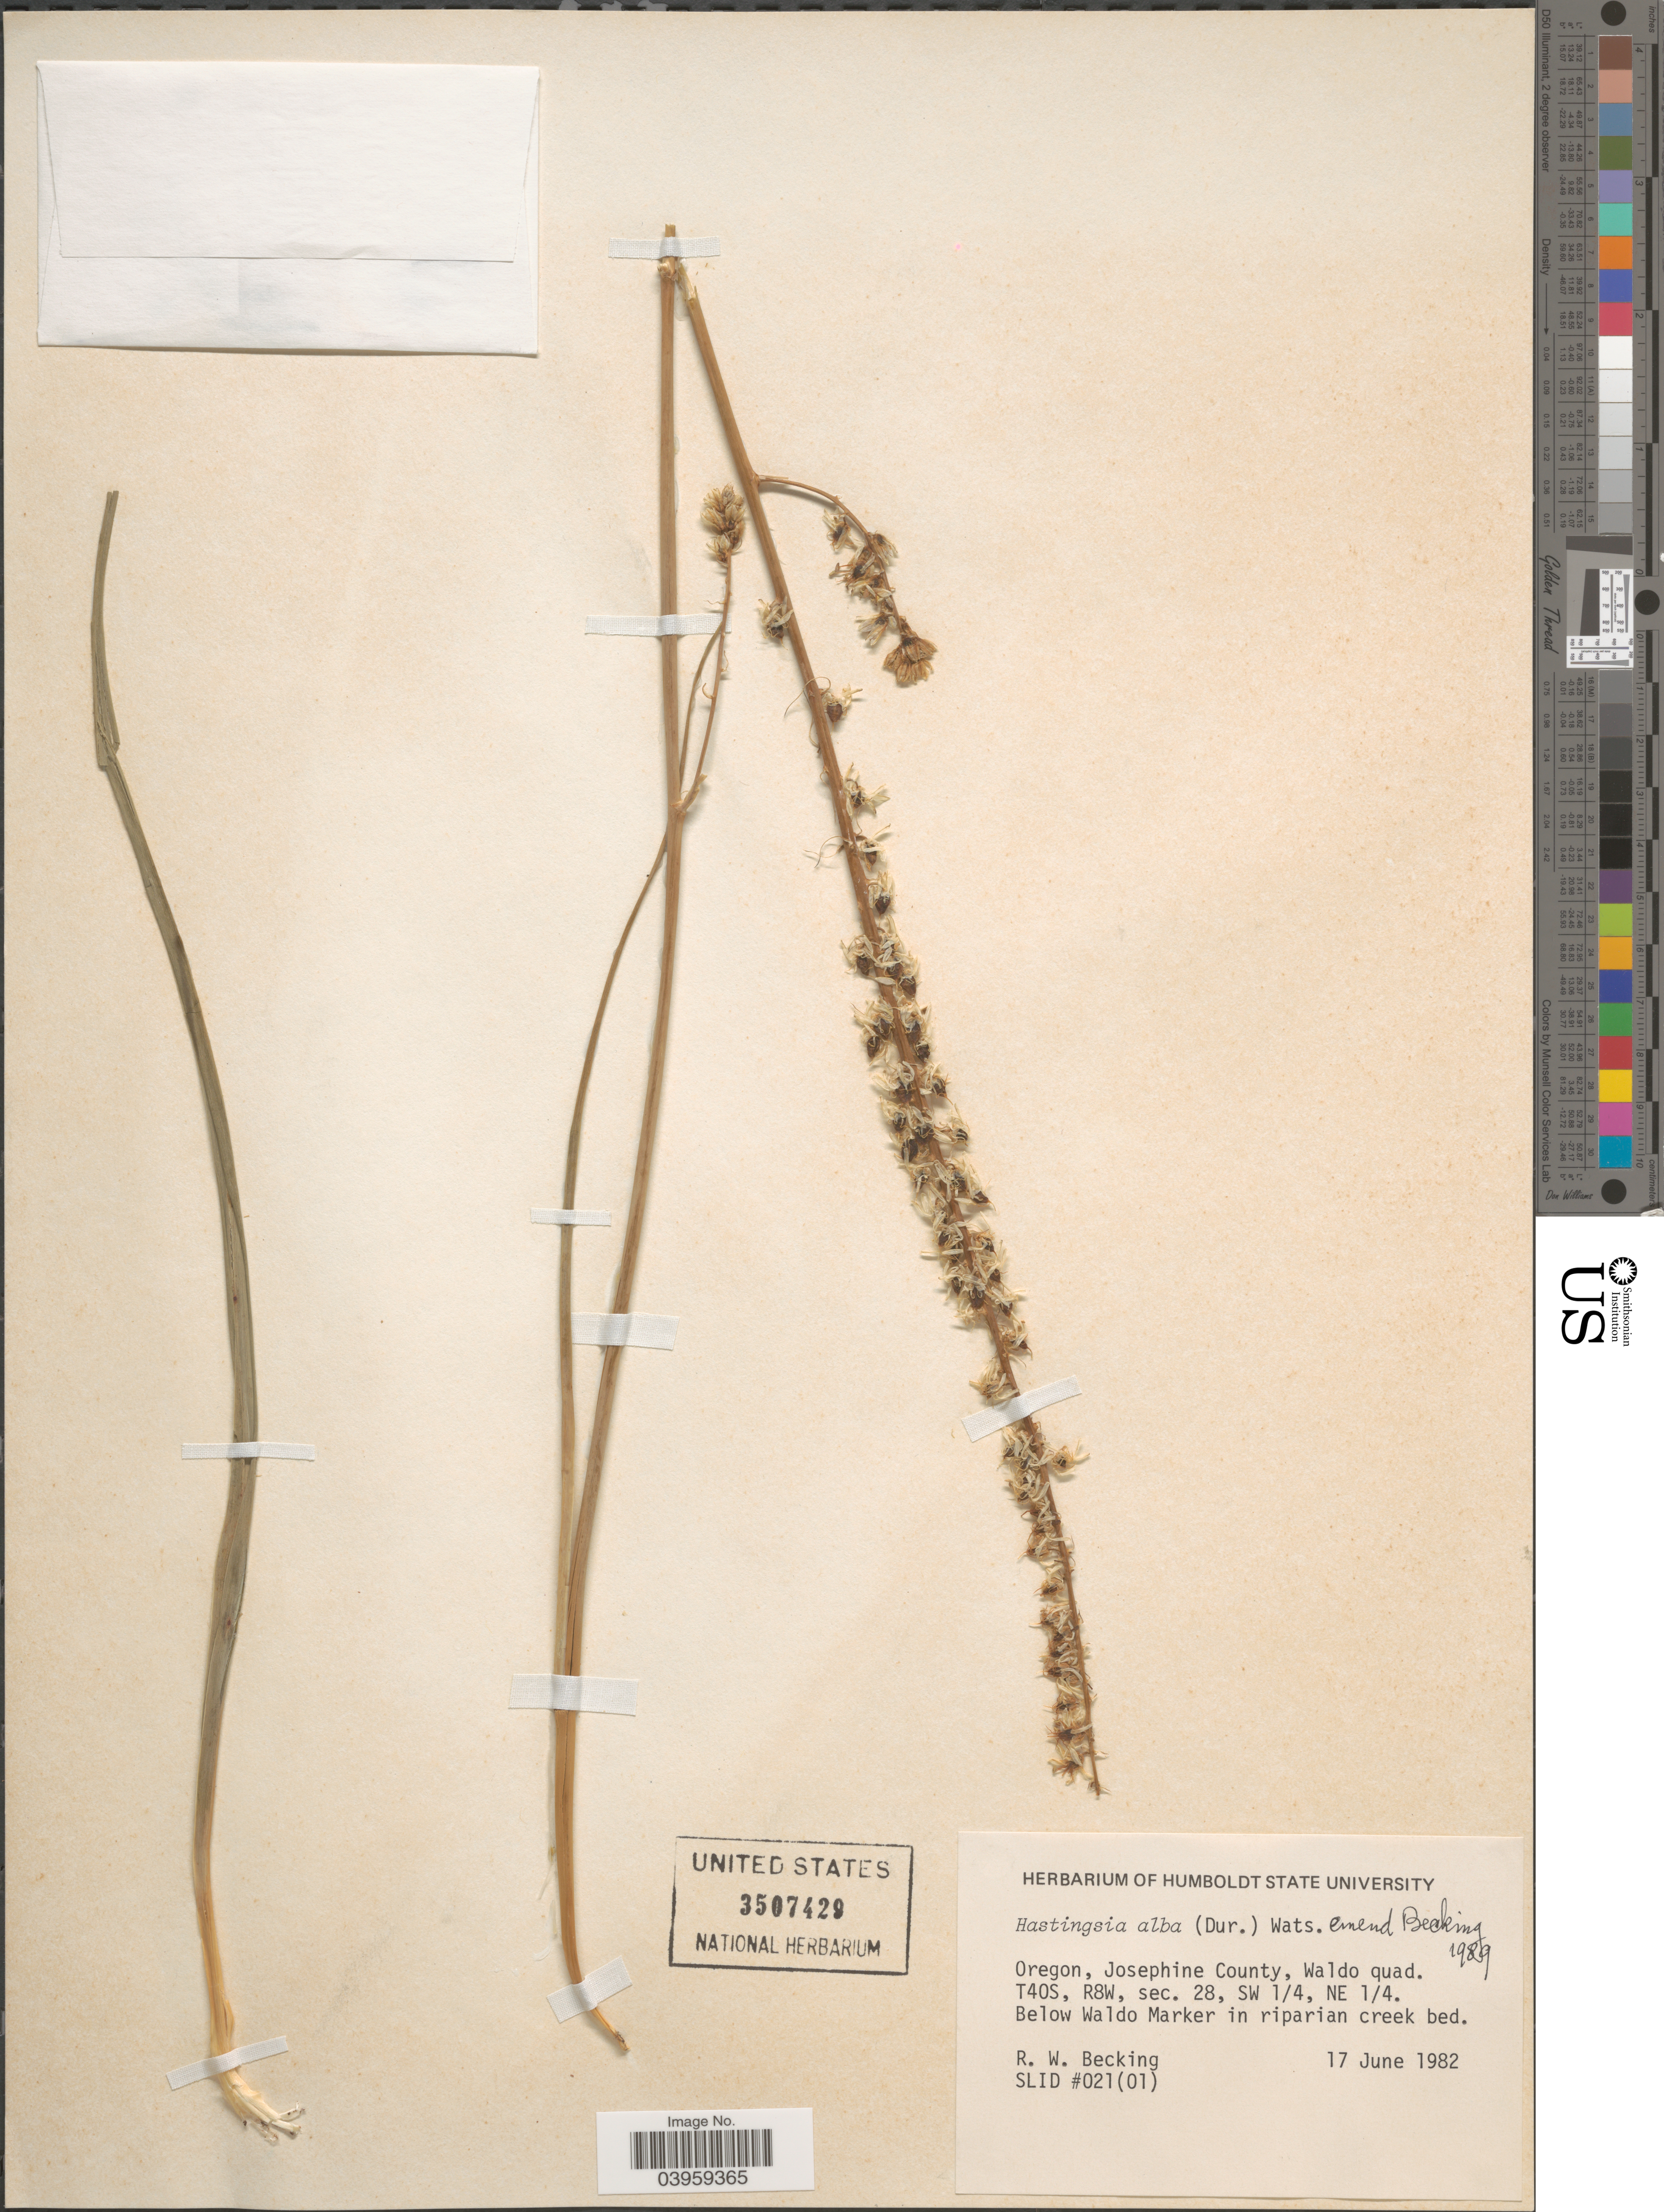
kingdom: Plantae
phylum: Tracheophyta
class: Liliopsida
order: Asparagales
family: Asparagaceae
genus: Hastingsia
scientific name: Hastingsia alba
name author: (Durand) S. Watson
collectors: R. Becking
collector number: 021(01)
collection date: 1982-06-17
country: United States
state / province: Oregon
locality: Josephine County, Waldo quad. T40S, R8W, sec. 28, SW ¼, NE ¼. Below Waldo Marker.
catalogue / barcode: US 3507429